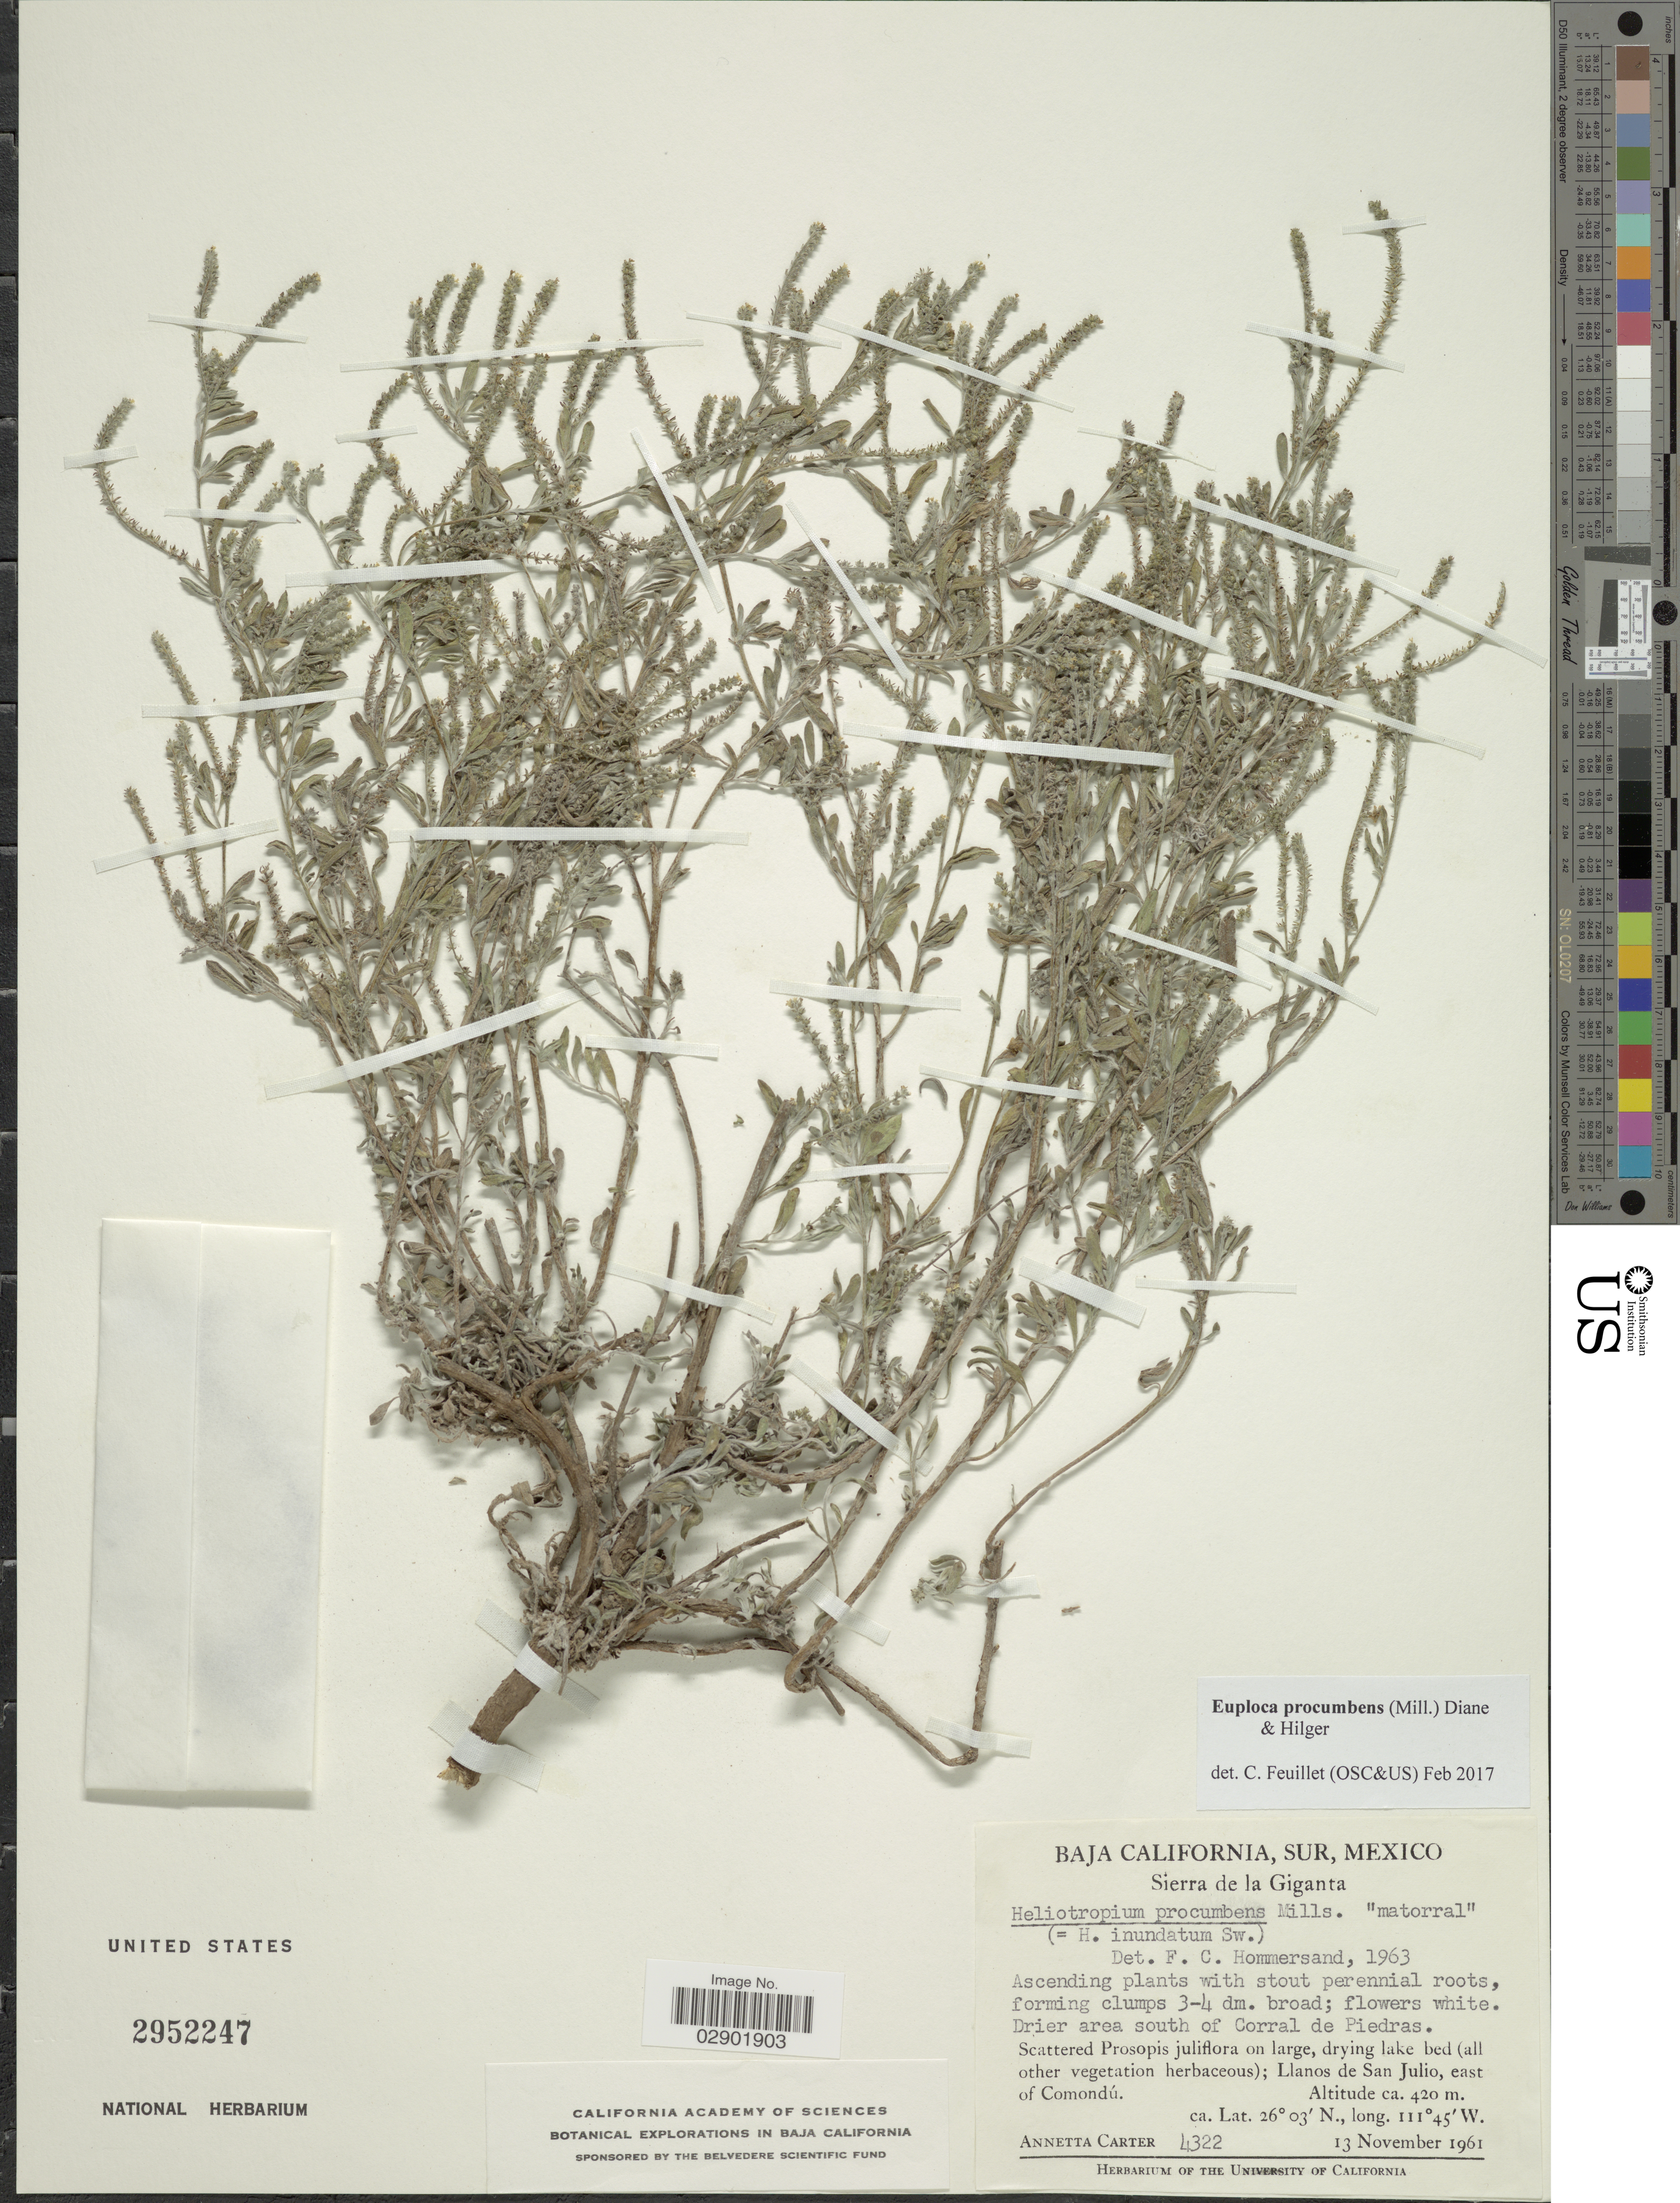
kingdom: Plantae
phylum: Tracheophyta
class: Magnoliopsida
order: Boraginales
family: Heliotropiaceae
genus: Euploca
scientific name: Euploca procumbens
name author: (Mill.) Diane & Hilger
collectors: A. Carter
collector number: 4322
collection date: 1961-11-13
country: Mexico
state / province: Baja California Sur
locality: Sierra de la Giganta. Drier area south of Corral de Piedras. LLanos de San Julio, east of Comondú.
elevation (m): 420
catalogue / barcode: US 2952247